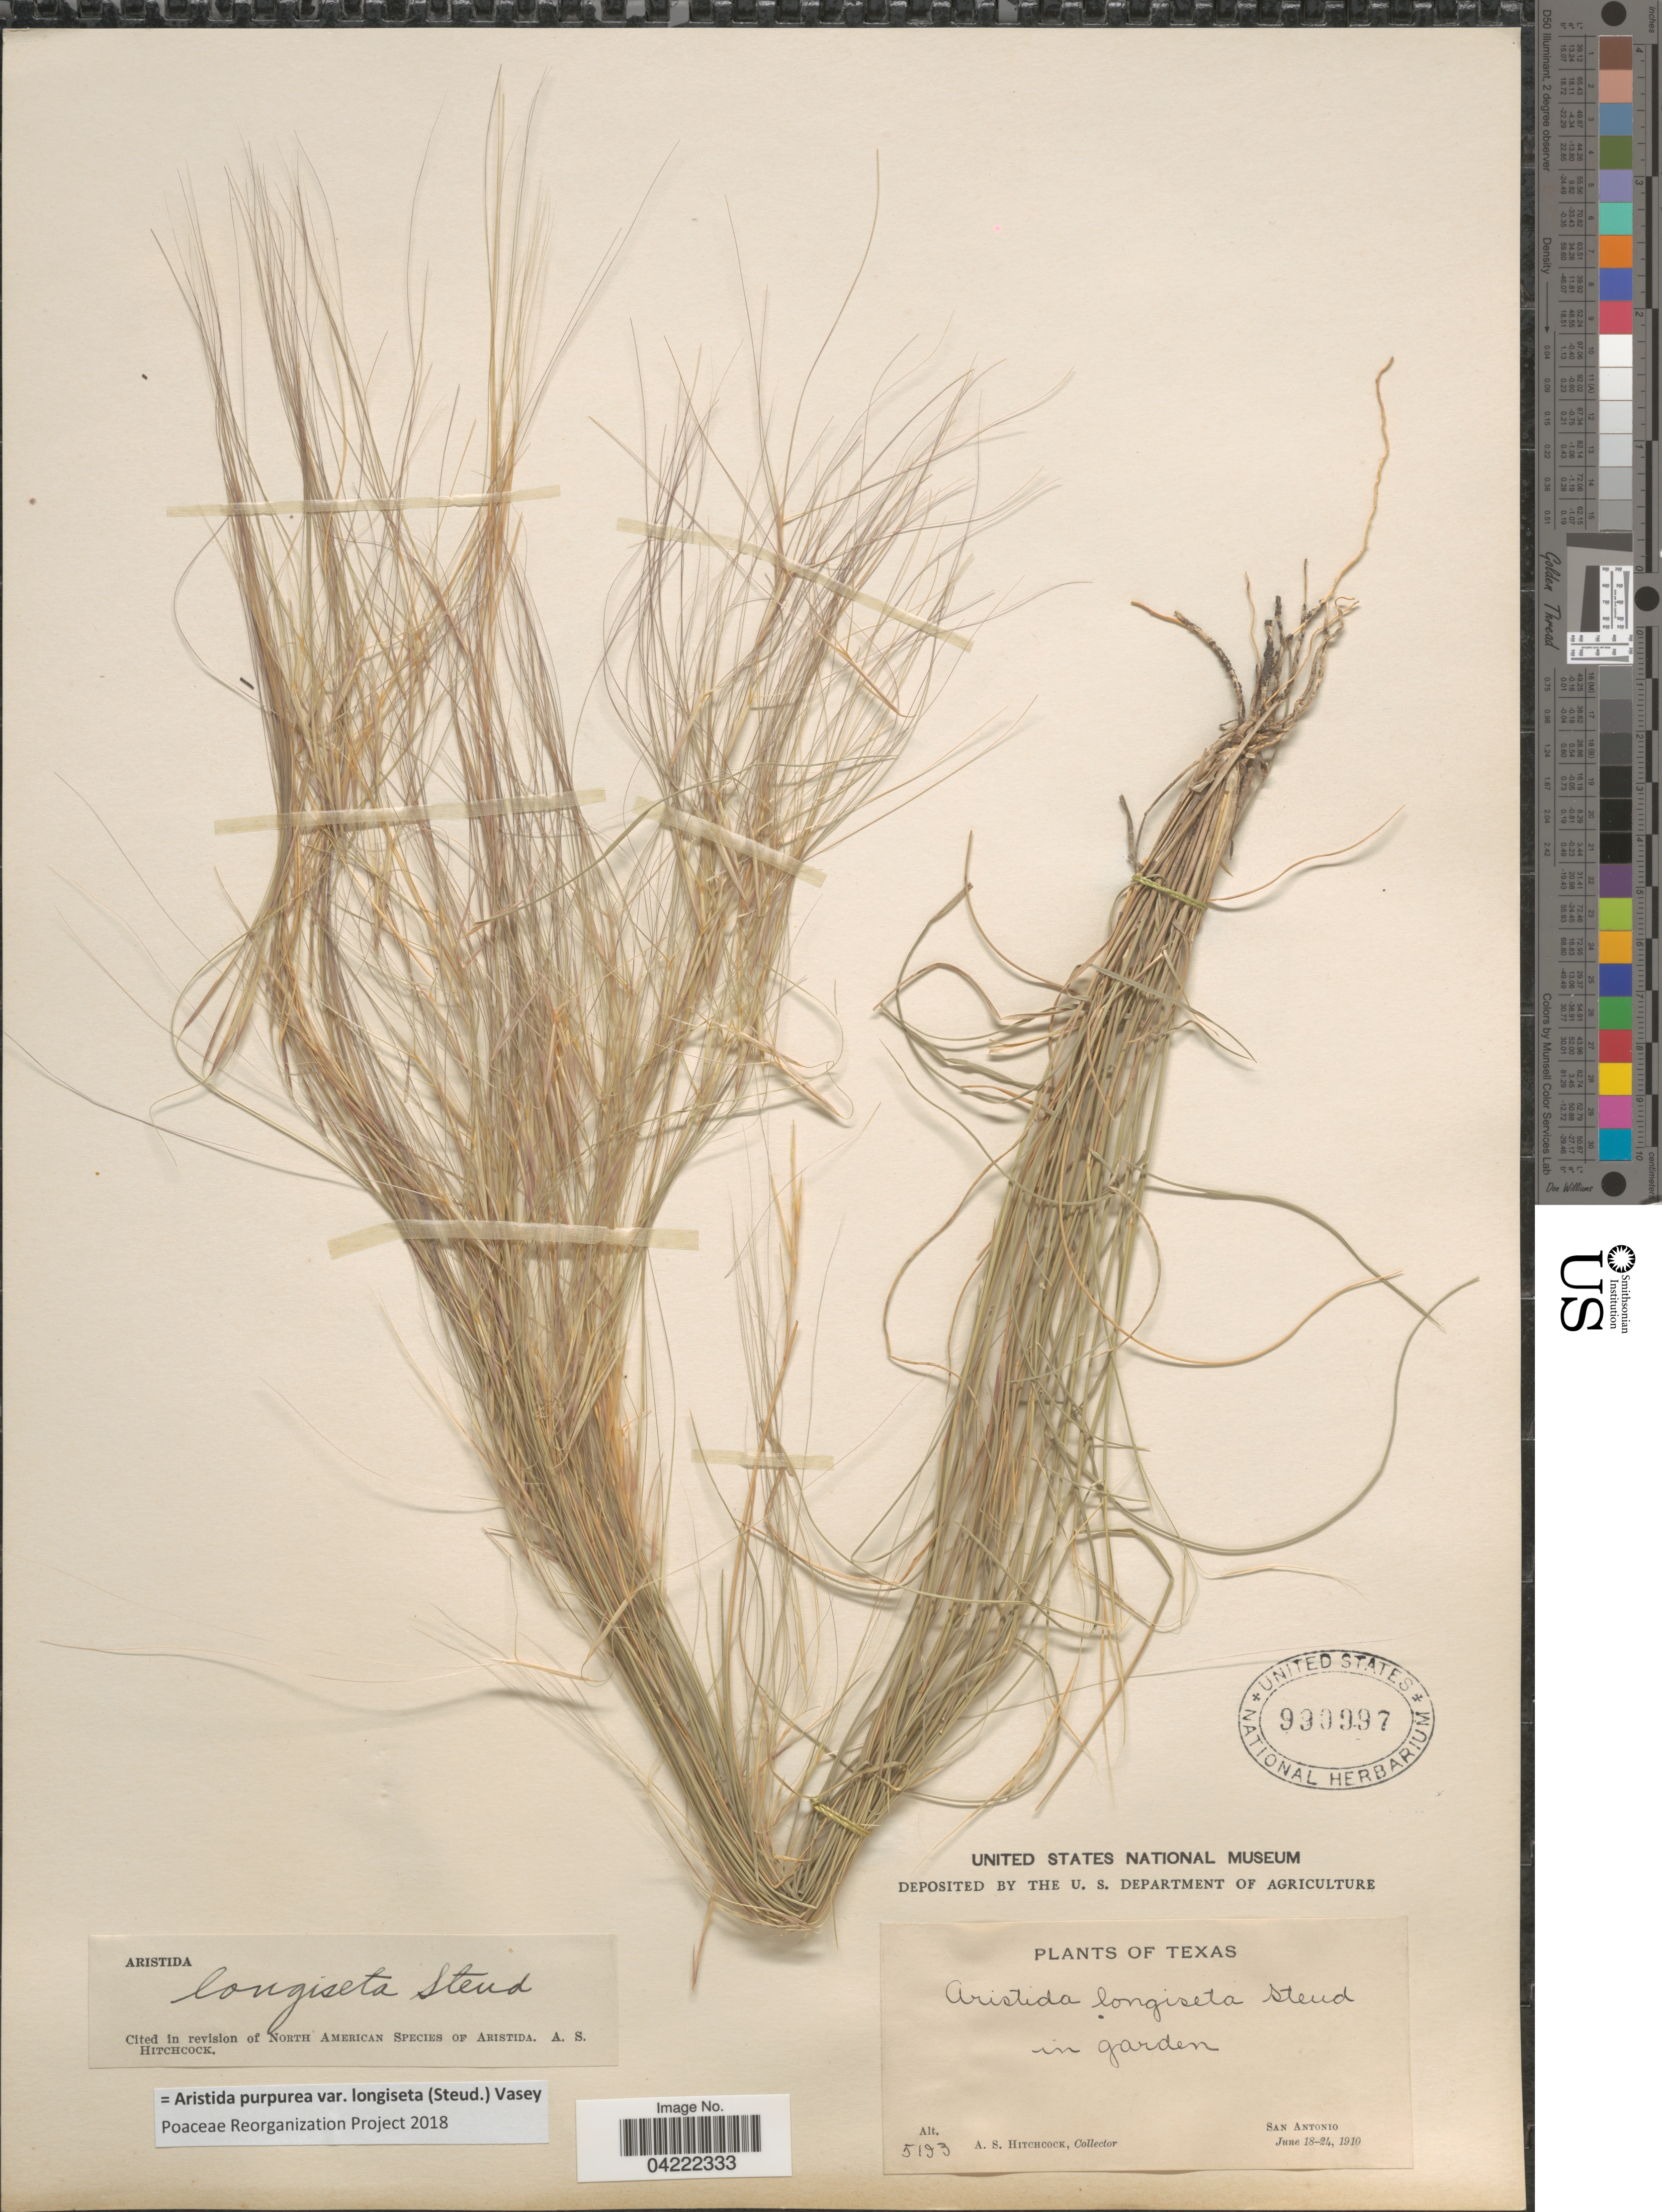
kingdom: Plantae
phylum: Tracheophyta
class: Liliopsida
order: Poales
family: Poaceae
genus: Aristida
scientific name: Aristida purpurea var. longiseta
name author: (Steud.) Vasey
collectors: A. S. Hitchcock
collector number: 5193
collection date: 1910-06-18/1910-06-24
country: United States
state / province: Texas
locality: In garden. San Antonio.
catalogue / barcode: US 990997